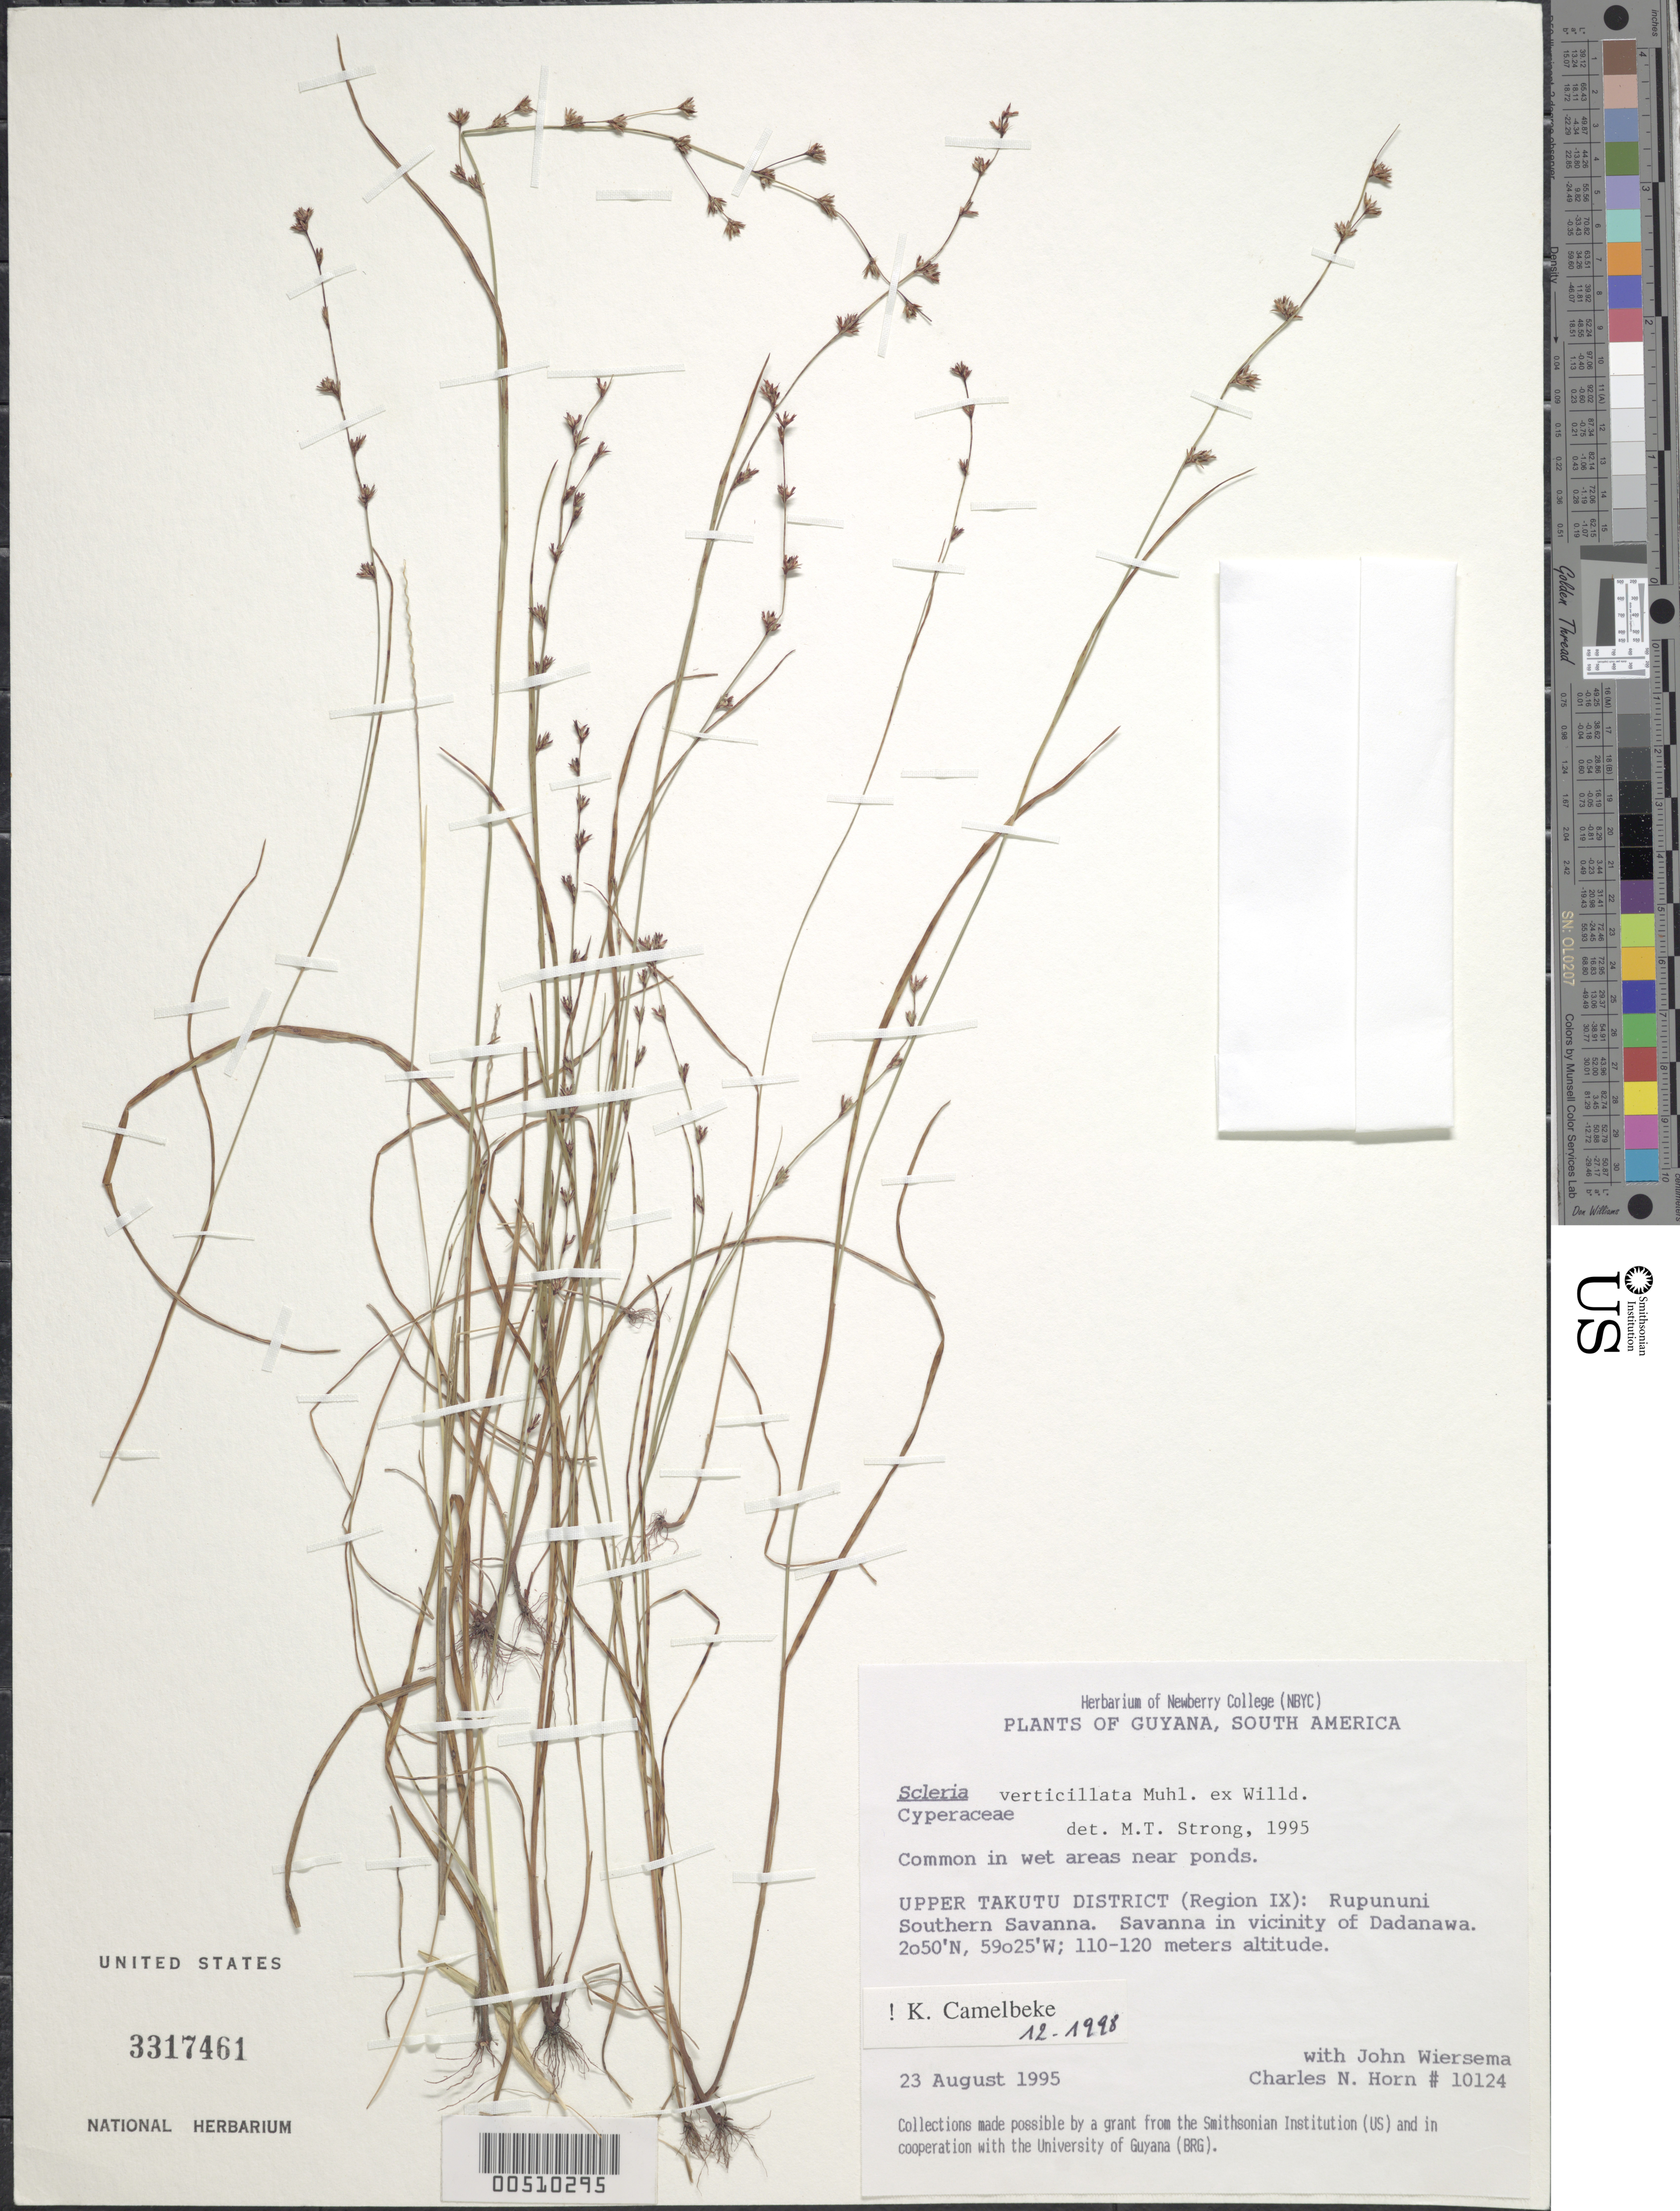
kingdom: Plantae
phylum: Tracheophyta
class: Liliopsida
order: Poales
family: Cyperaceae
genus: Scleria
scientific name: Scleria verticillata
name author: Muhl. ex Willd.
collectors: C. N. Horn & J. Weirsema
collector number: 10124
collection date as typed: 23 Aug 1995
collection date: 1995-08-23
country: Guyana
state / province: U. Takutu-U. Essequibo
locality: Southern Rupununi Savanna, in vicinity of Dadanawa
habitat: Savanna, in wet areas near ponds.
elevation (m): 110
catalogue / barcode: US 3317461